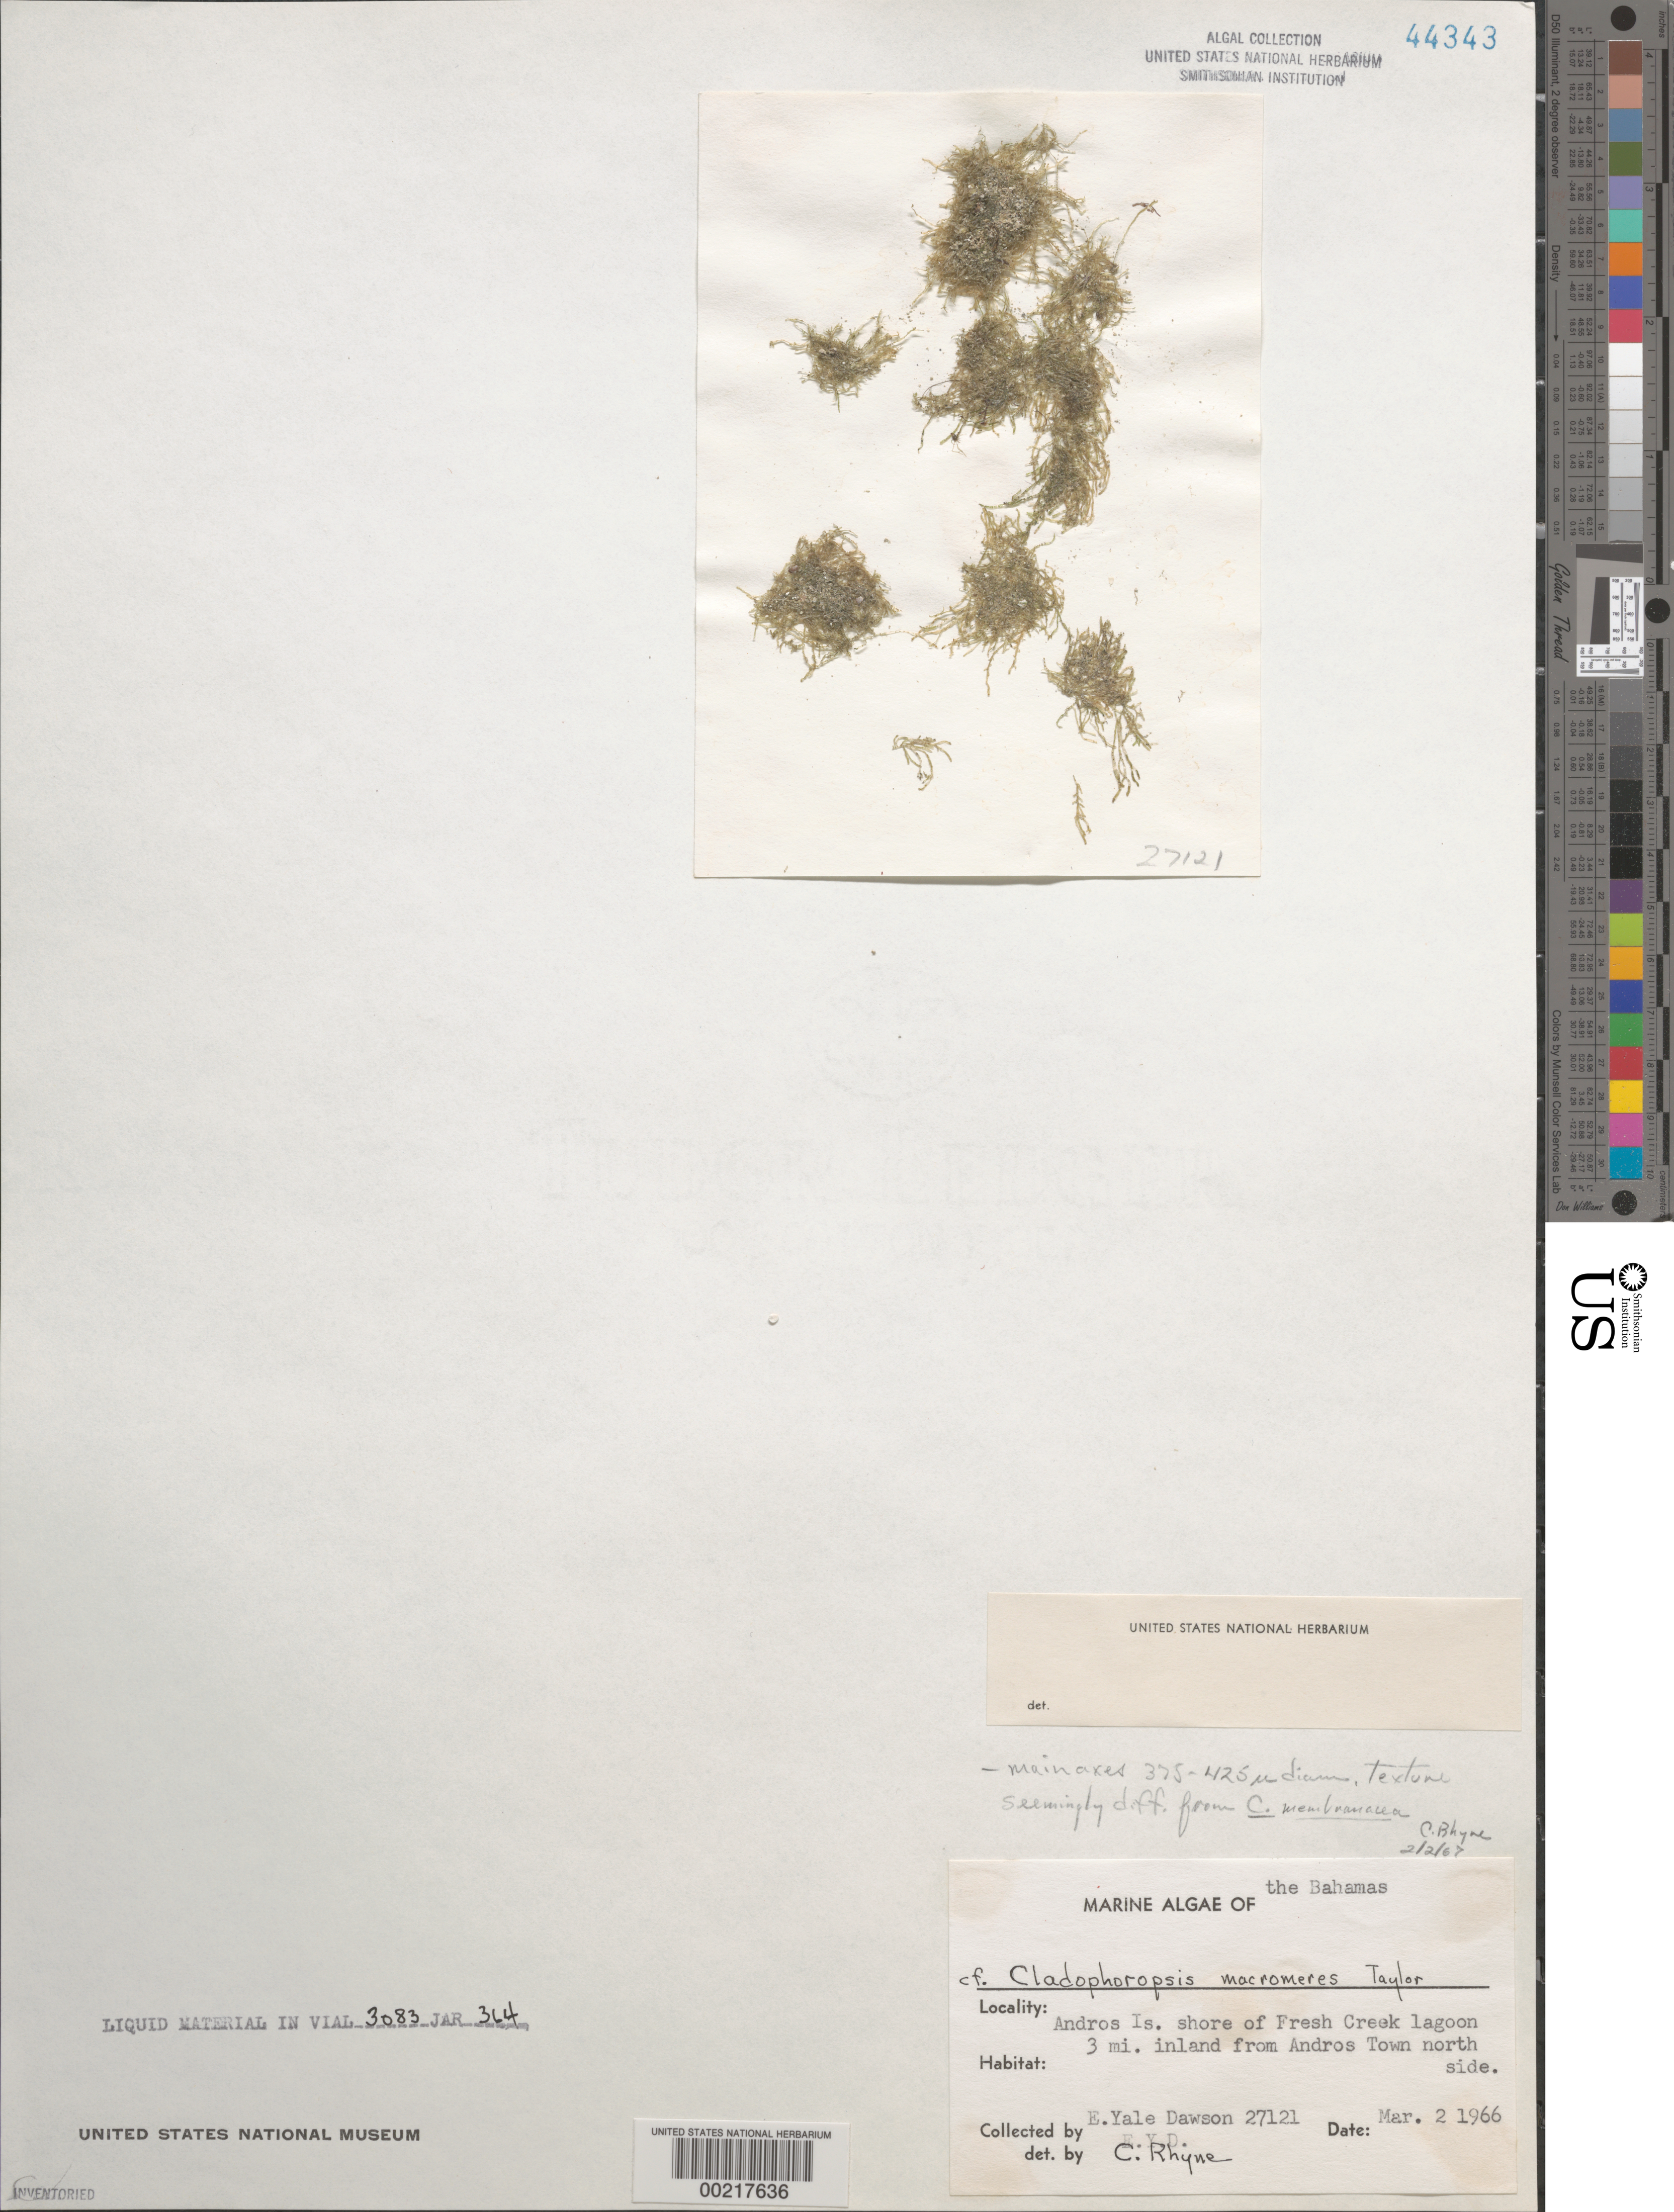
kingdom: Plantae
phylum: Chlorophyta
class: Ulvophyceae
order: Siphonocladales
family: Boodleaceae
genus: Cladophoropsis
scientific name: Cladophoropsis macromeres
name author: W.R. Taylor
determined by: Rhyne, C. F.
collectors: E. Y. Dawson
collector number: EYD 27121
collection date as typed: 02 Mar 1966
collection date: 1966-03-02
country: Bahamas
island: Andros Island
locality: Fresh Creek lagoon shore, 3 miles inland from Andros Town, north side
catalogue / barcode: US 44343